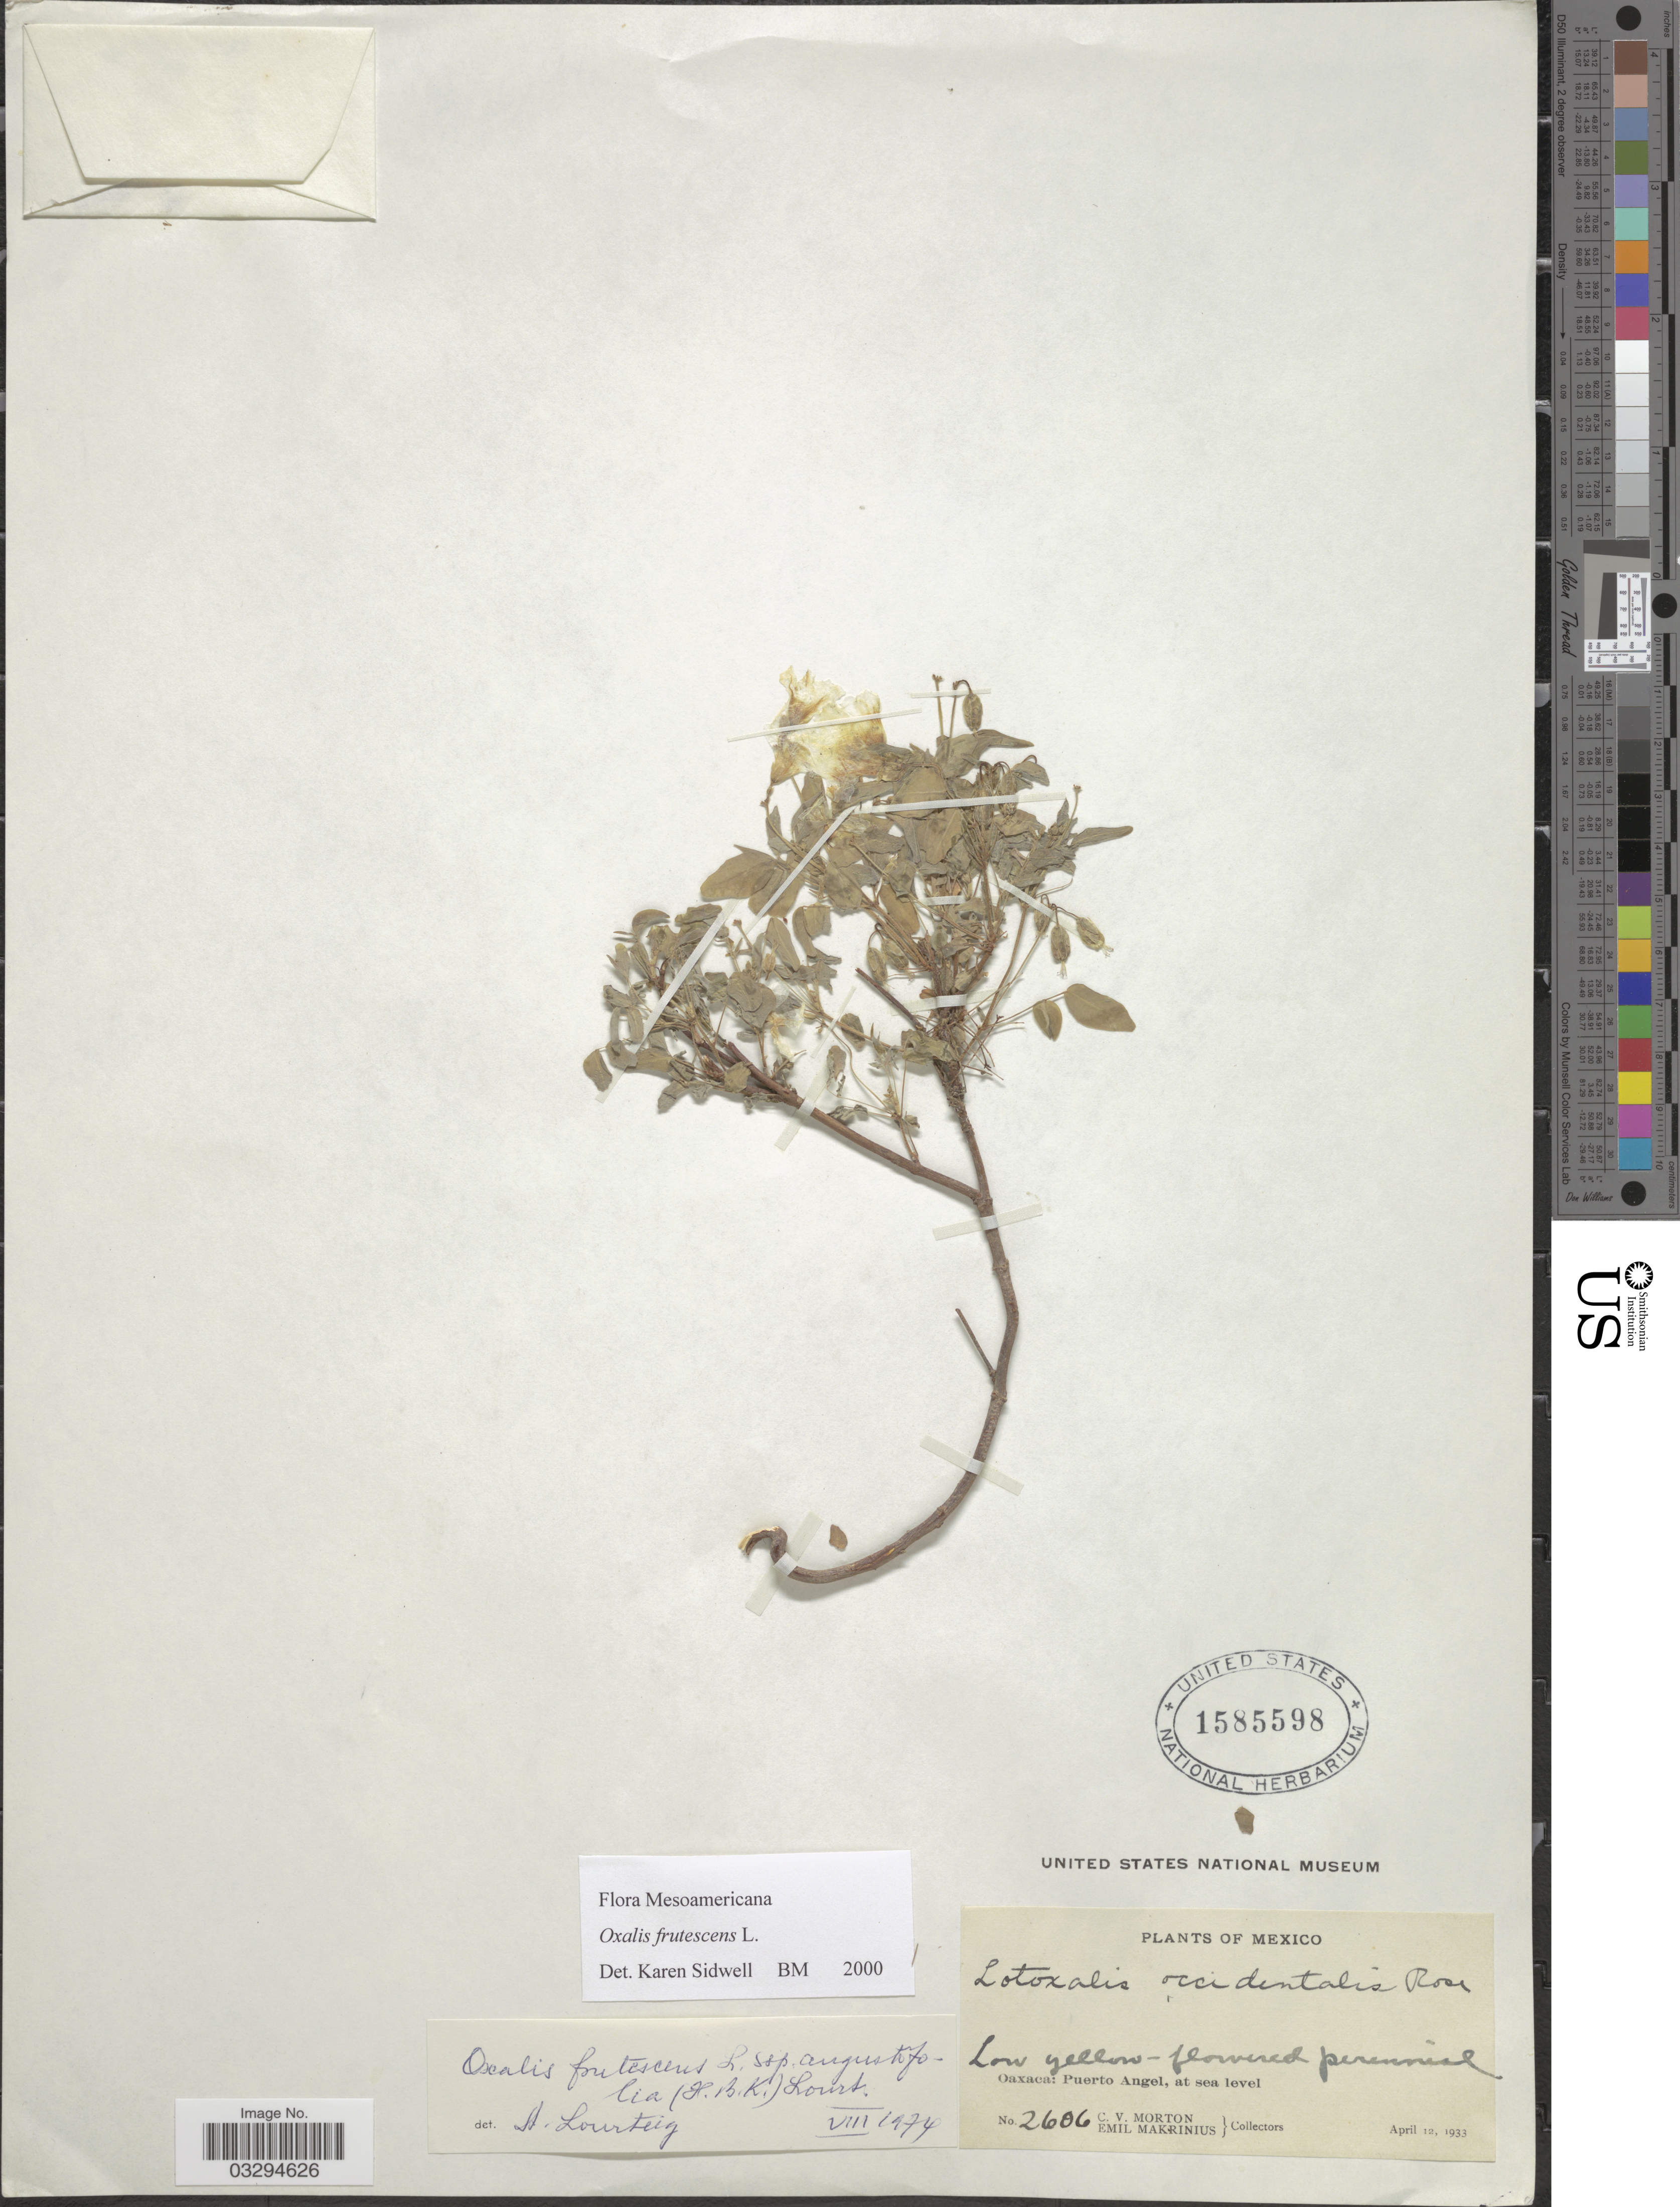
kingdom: Plantae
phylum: Tracheophyta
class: Magnoliopsida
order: Oxalidales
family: Oxalidaceae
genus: Oxalis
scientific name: Oxalis frutescens subsp. angustifolia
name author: (Kunth) Lourteig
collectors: C. V. Morton & E. Makrinius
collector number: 2606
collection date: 1933-04-12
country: Mexico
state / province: Oaxaca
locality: Puerto Angel.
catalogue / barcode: US 1585598